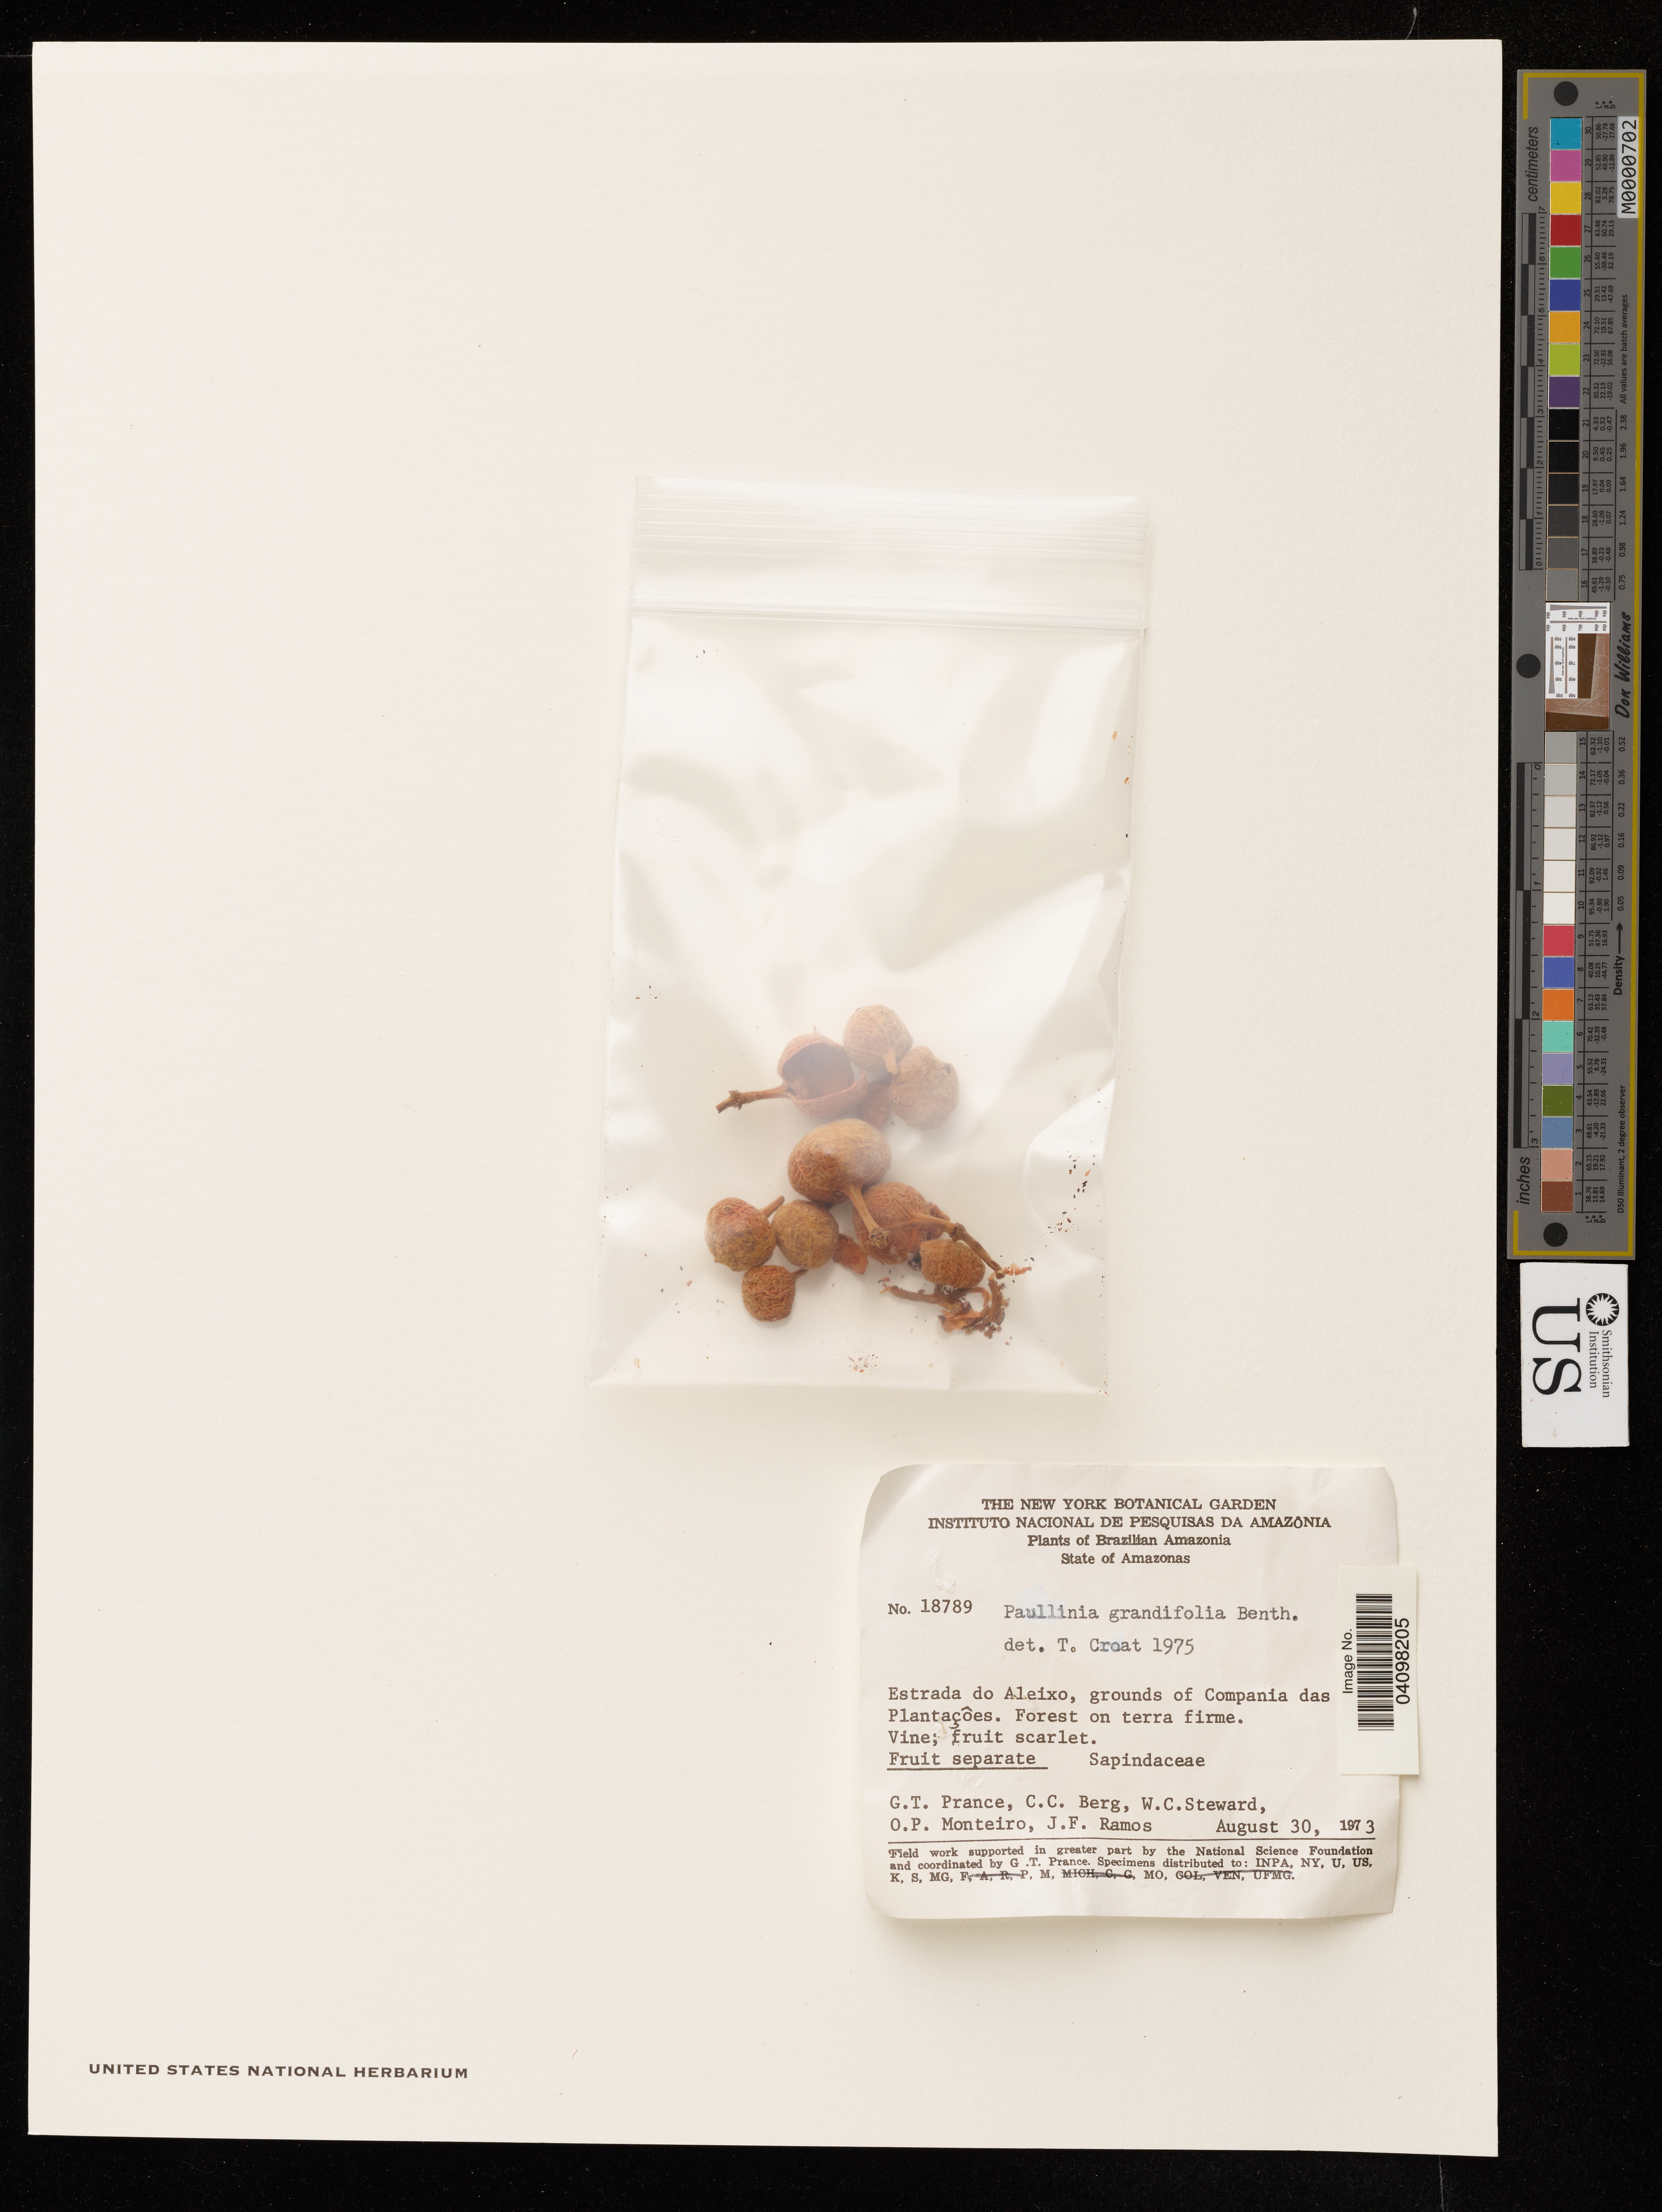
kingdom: Plantae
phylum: Tracheophyta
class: Magnoliopsida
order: Sapindales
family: Sapindaceae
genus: Paullinia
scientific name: Paullinia grandifolia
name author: Benth. ex Radlk.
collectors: G. T. Prance, C. C. Berg, W. C. Steward & O. Monteiro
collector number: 18789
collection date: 1973-08-30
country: Brazil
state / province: Amazonas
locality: Estrada do Aleixo, ground of Compania das Plantacôes.